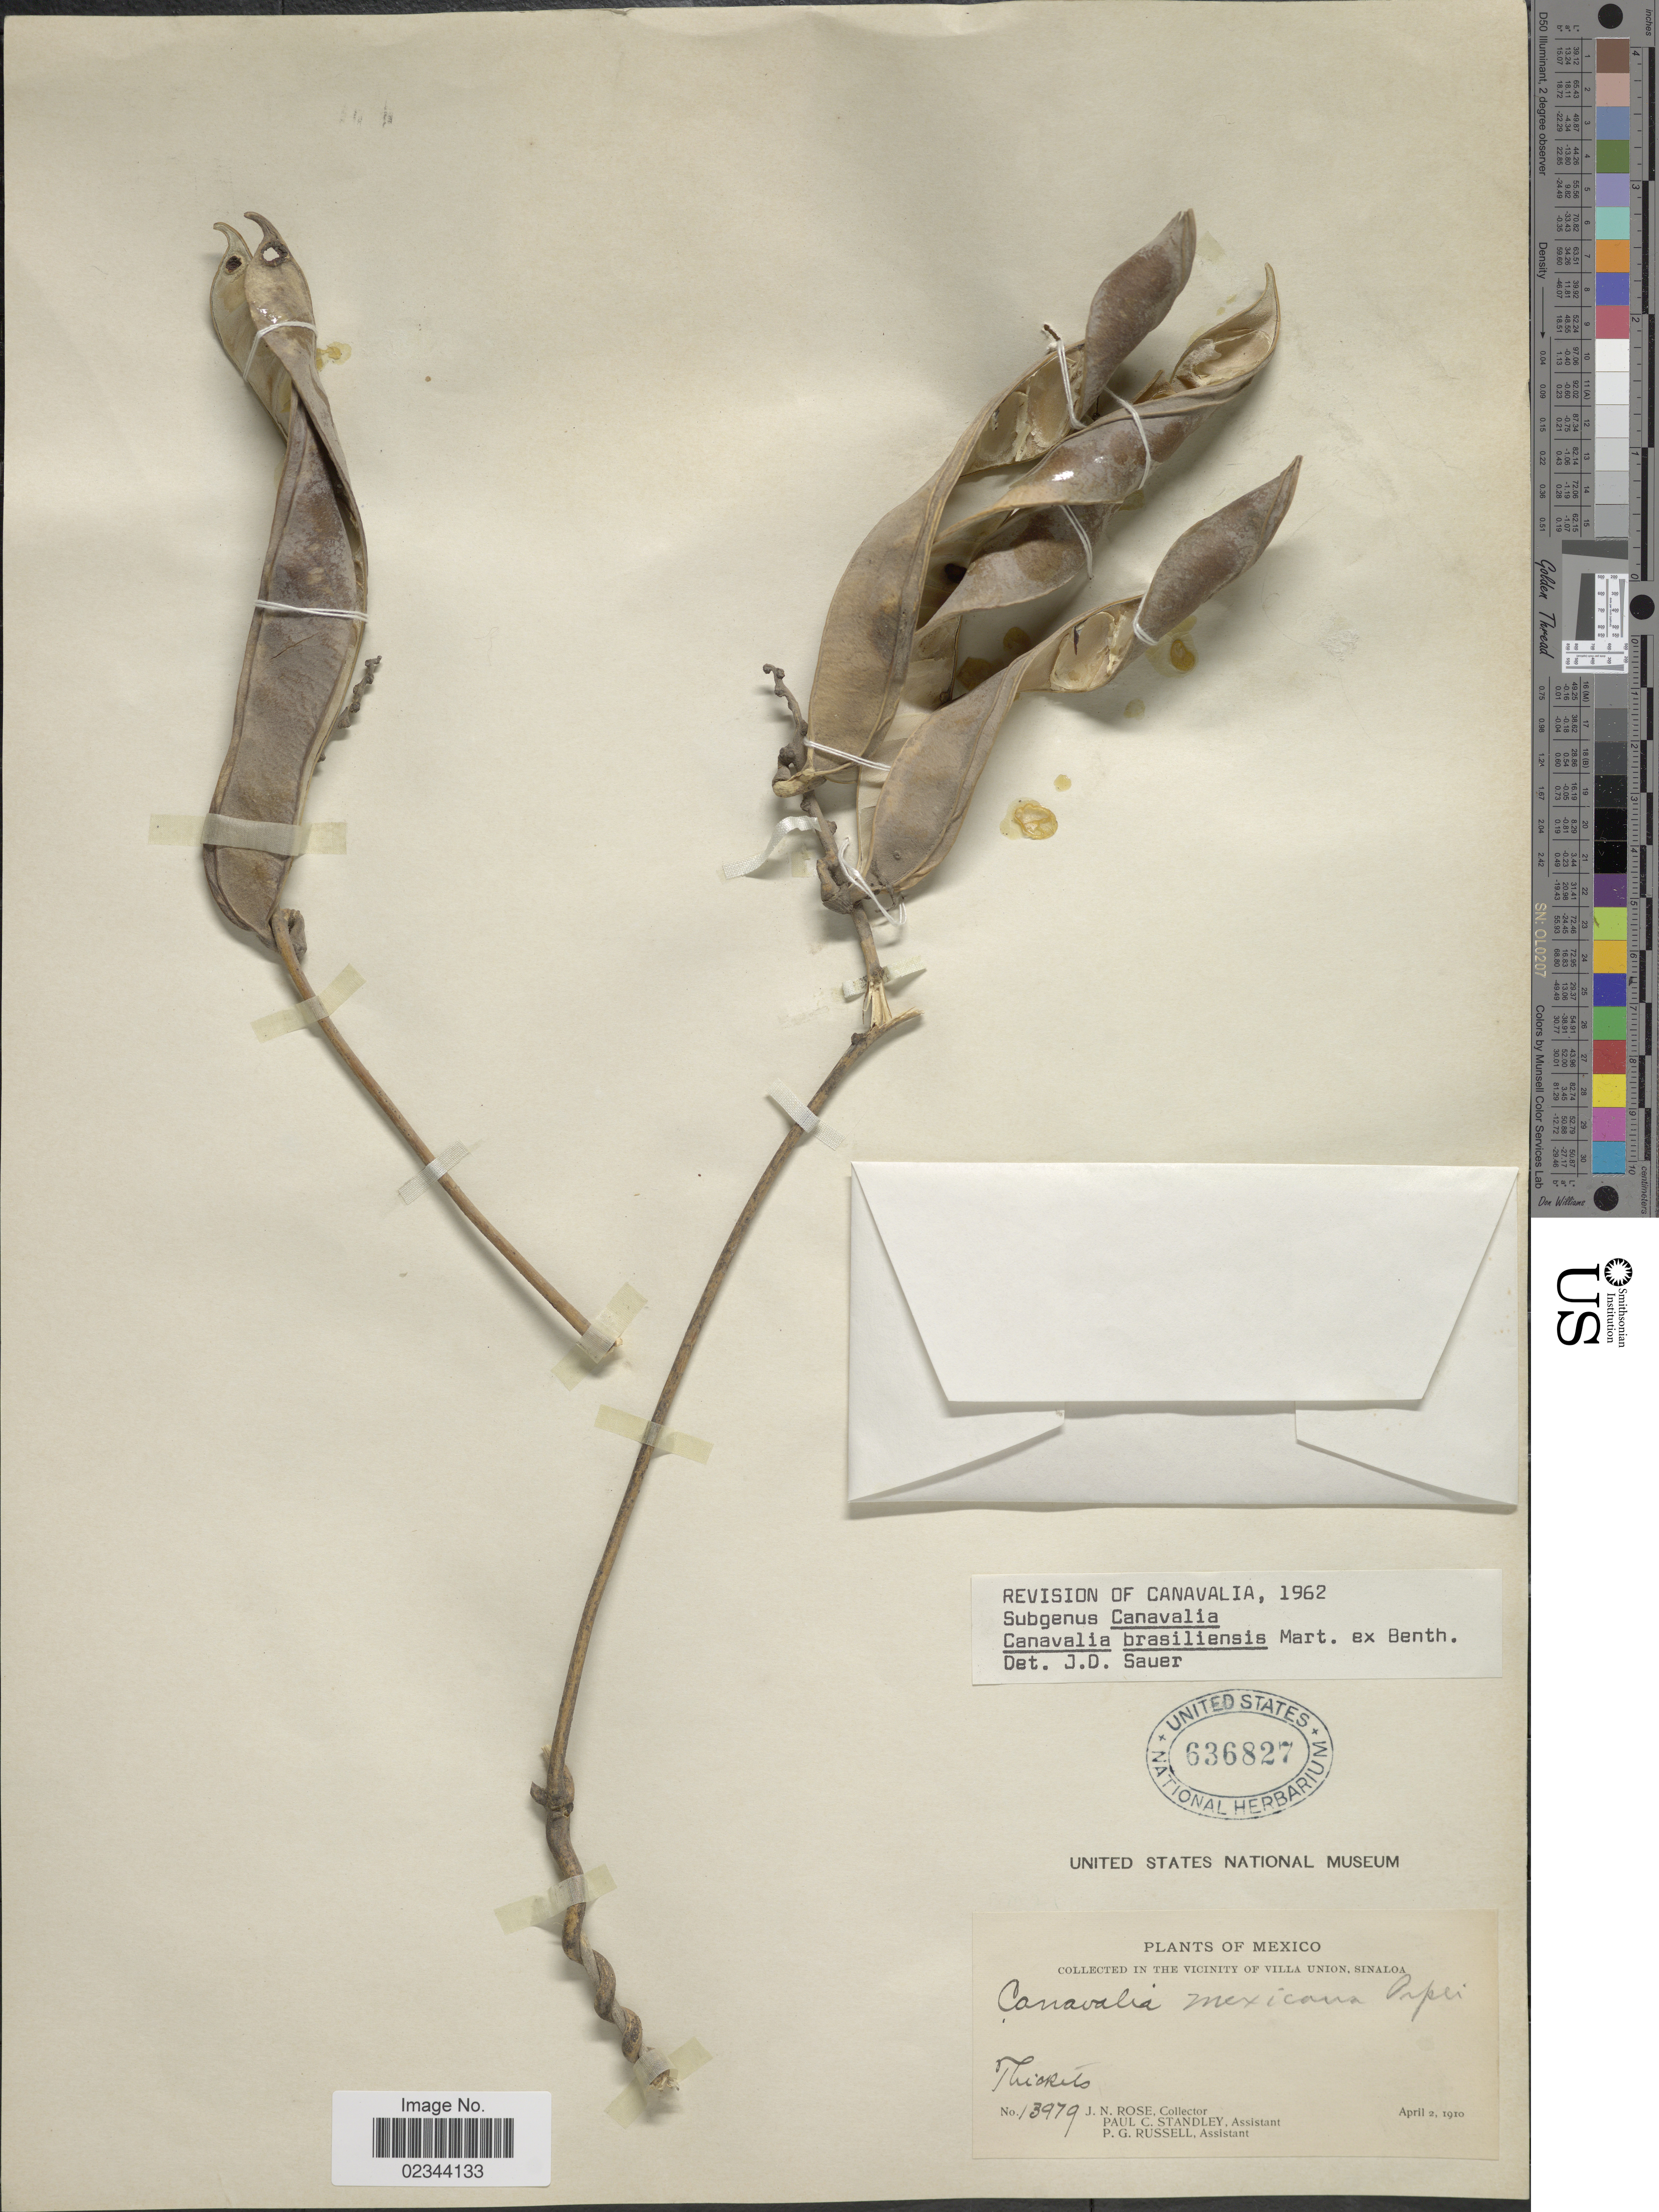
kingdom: Plantae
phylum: Tracheophyta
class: Magnoliopsida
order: Fabales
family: Fabaceae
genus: Canavalia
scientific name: Canavalia brasiliensis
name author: Mart. ex Benth.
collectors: J. N. Rose, P. C. Standley & P. G. Russell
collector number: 13979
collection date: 1910-04-02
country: Mexico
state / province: Sinaloa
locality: In the vicinity of Villa Union.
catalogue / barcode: US 636827